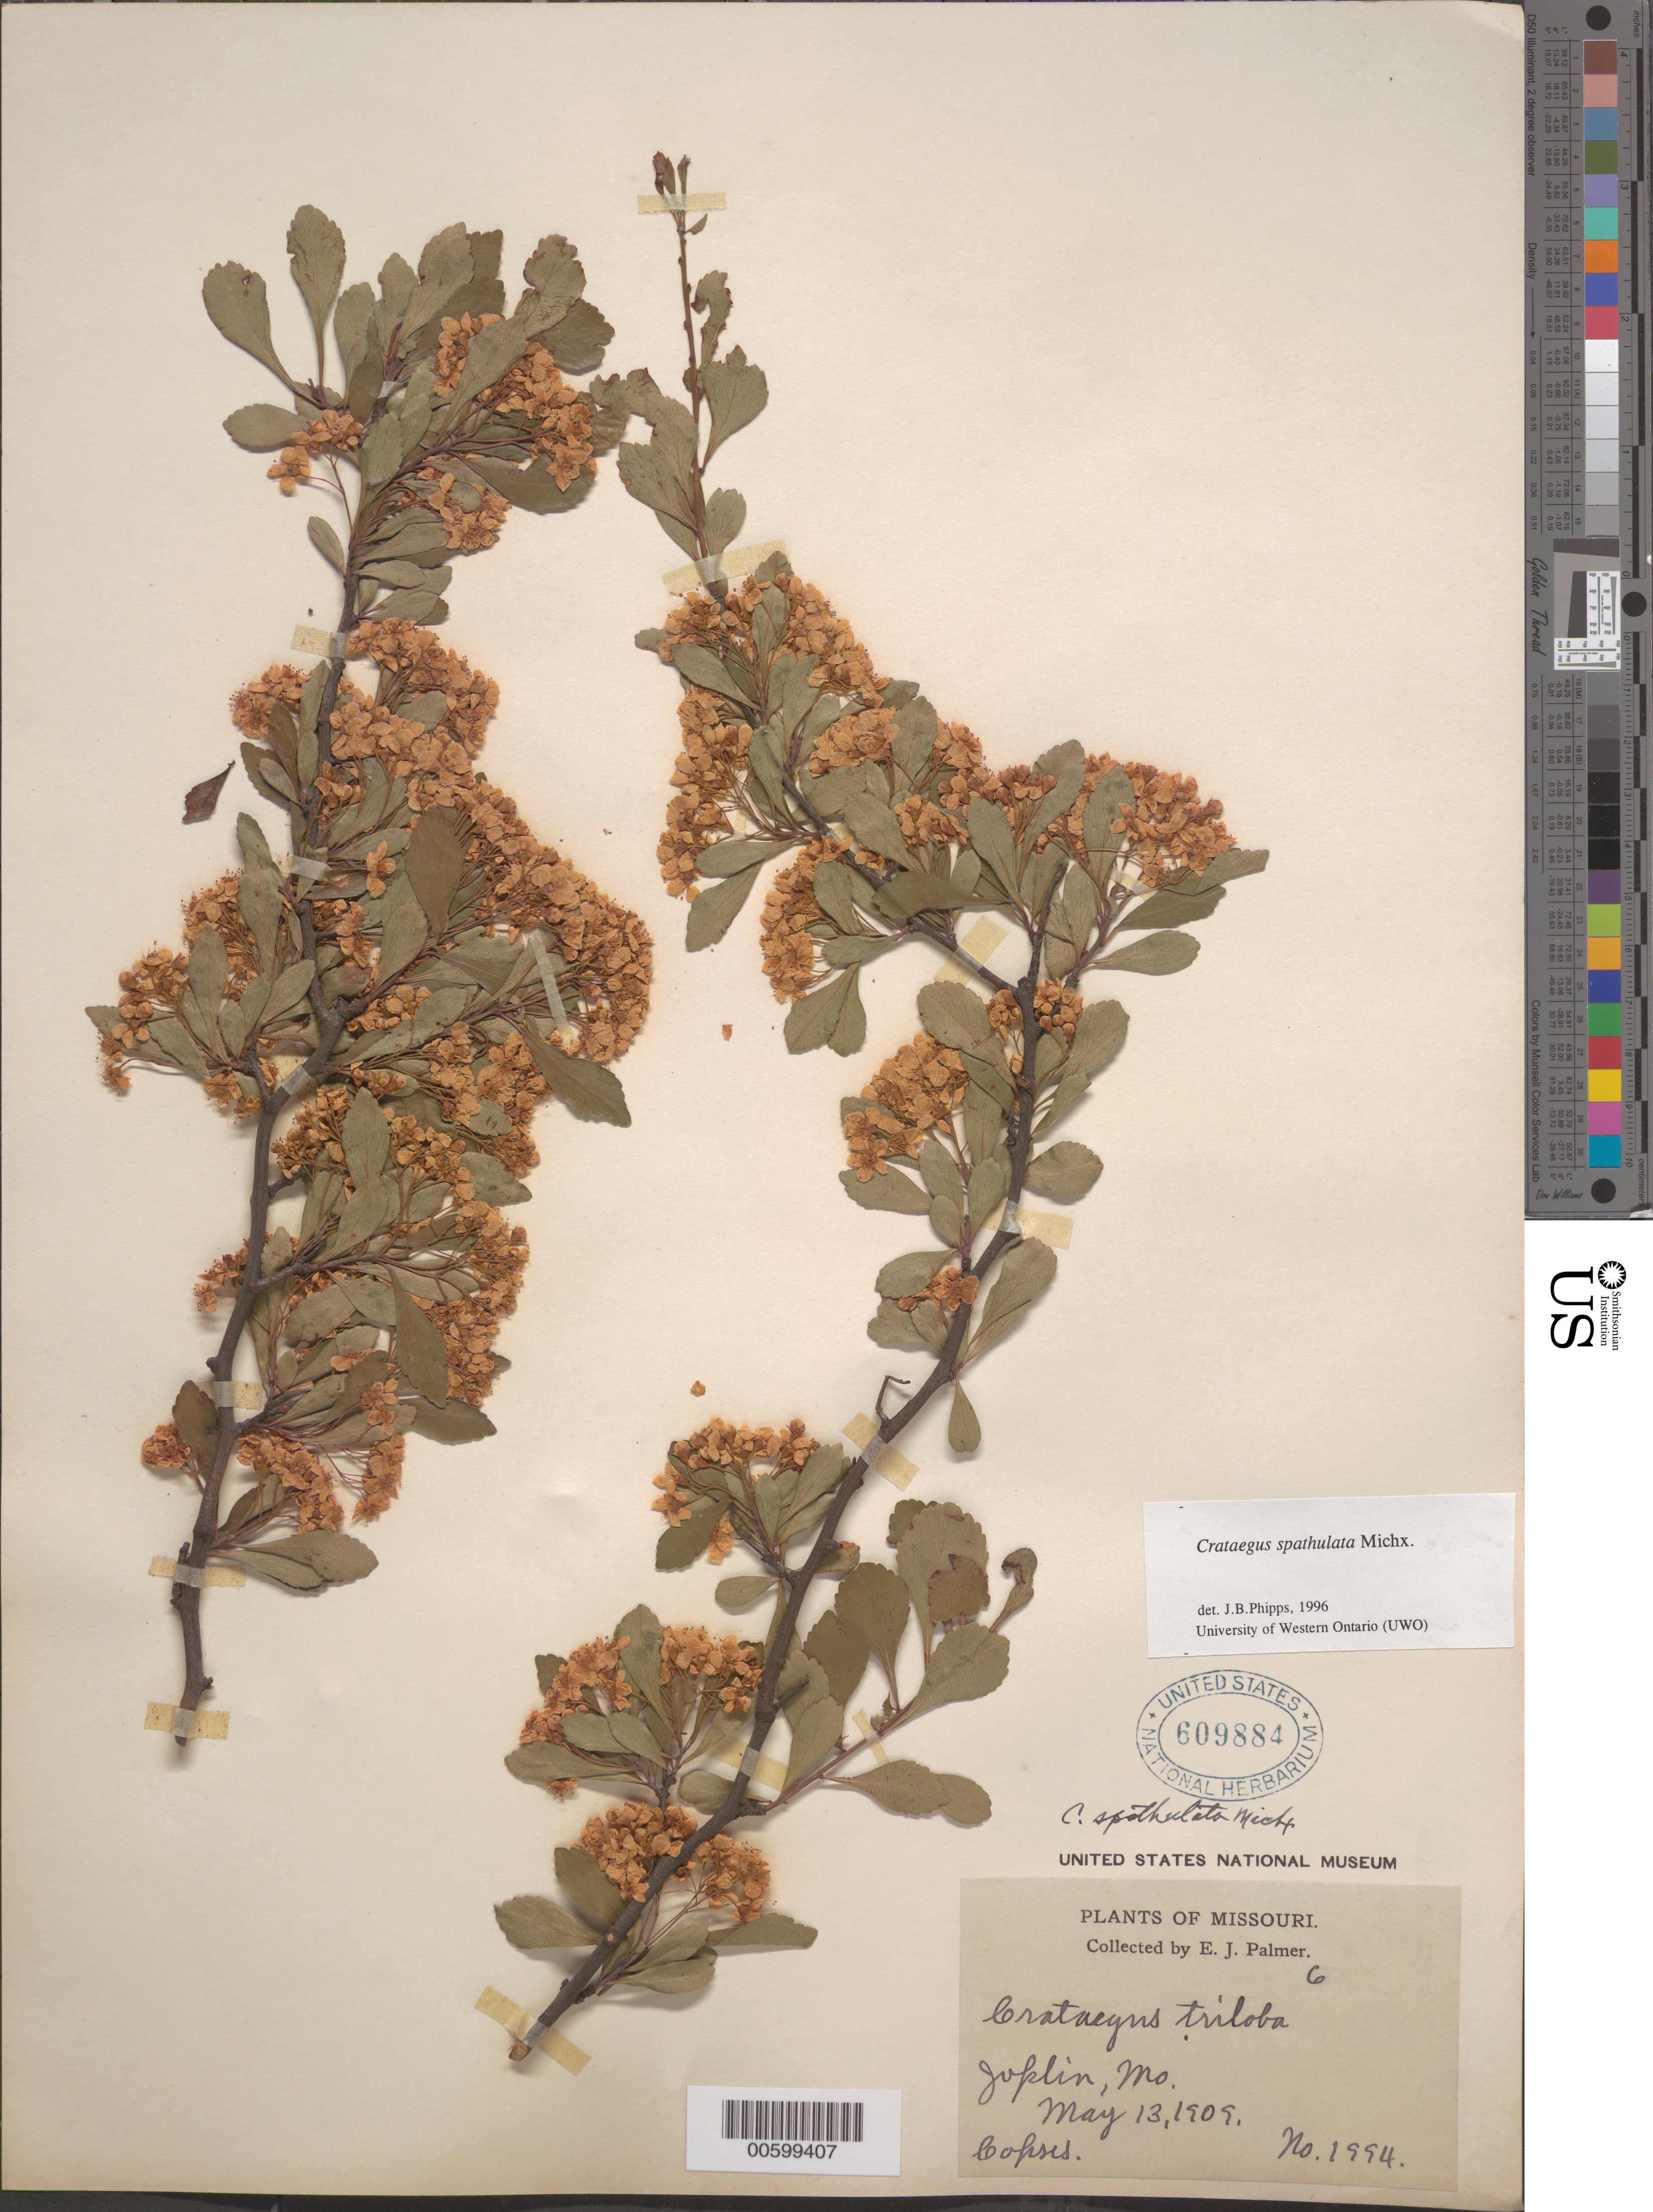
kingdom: Plantae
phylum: Tracheophyta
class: Magnoliopsida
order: Rosales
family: Rosaceae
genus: Crataegus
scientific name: Crataegus spathulata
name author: Michx.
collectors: E. J. Palmer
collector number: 1994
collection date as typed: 13 May 1909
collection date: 1909-05-13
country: United States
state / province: Missouri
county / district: Jasper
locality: Joplin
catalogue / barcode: US 609884